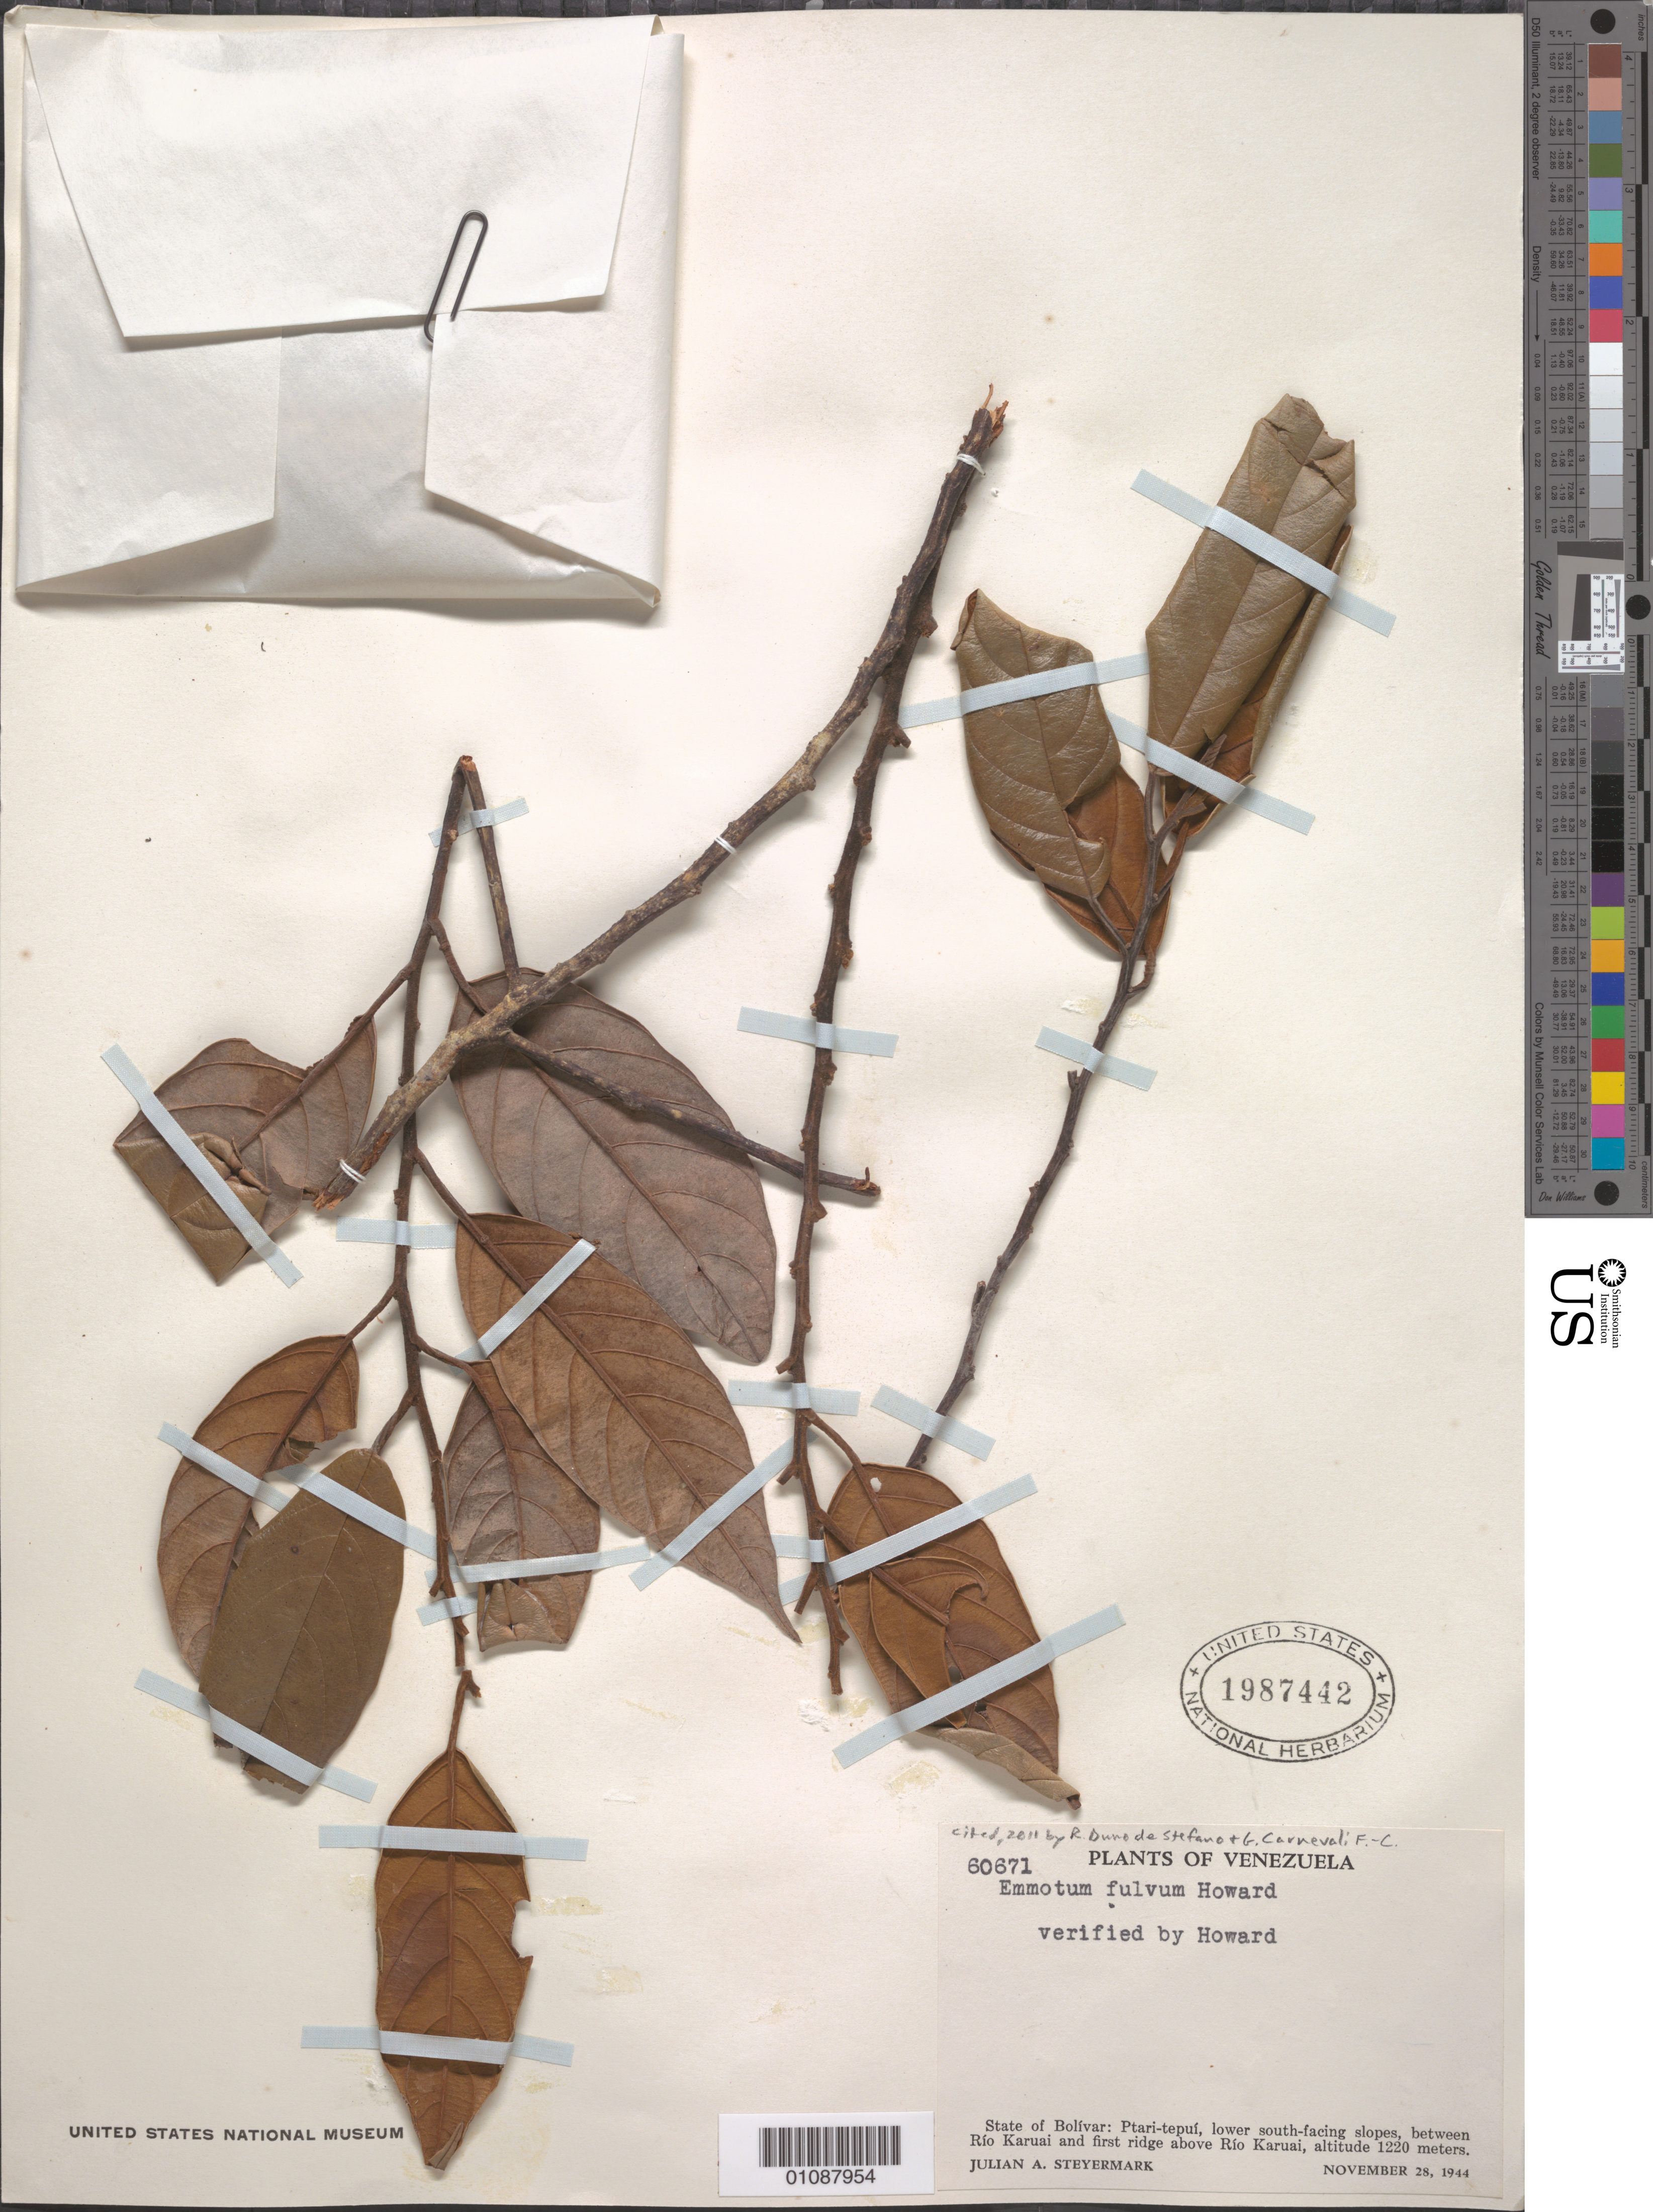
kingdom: Plantae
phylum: Tracheophyta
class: Magnoliopsida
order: Metteniusales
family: Metteniusaceae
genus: Emmotum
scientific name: Emmotum fulvum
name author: R.A. Howard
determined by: Howard, --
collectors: J. Steyermark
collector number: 60671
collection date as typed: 28-Nov-44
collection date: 1944-11-28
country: Venezuela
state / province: Bolívar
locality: Ptari-tepuí, between Río Karuai and first ridge above Río Karuai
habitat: Lower south-facing slopes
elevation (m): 1220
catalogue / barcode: US 1987442